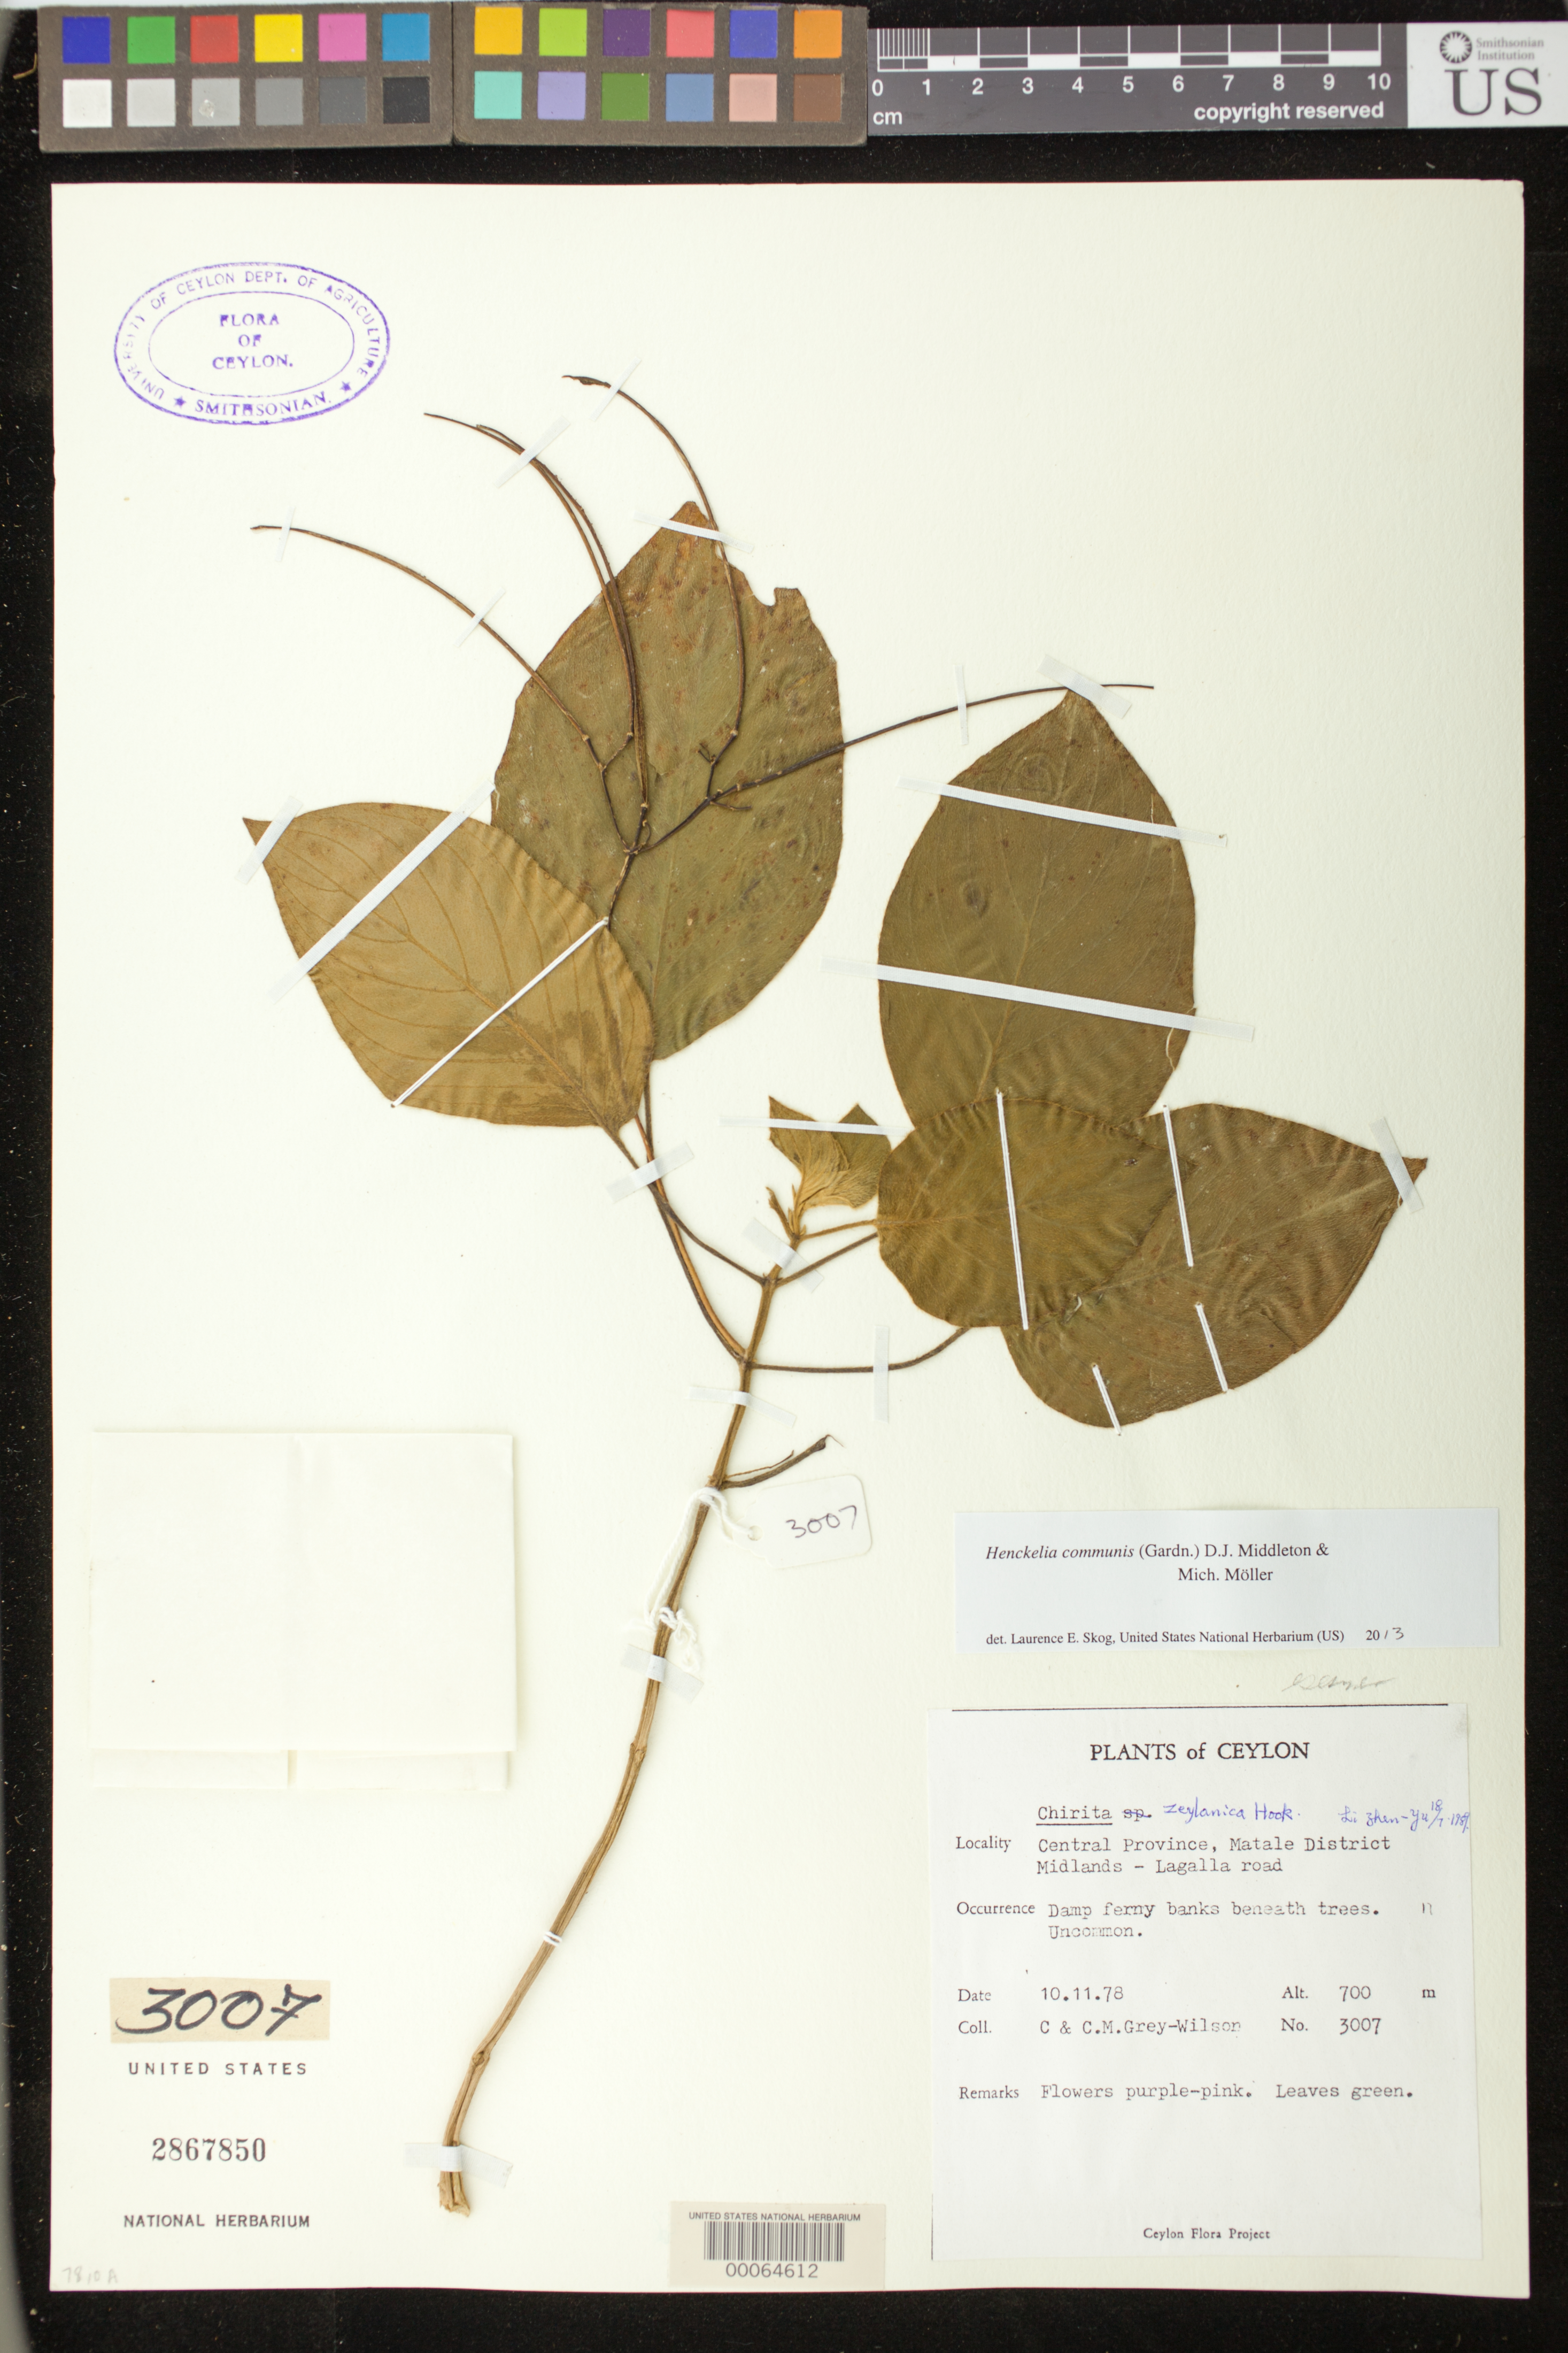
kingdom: Plantae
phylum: Tracheophyta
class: Magnoliopsida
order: Lamiales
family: Gesneriaceae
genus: Henckelia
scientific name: Henckelia communis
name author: (Gardner) D.J. Middleton & Mich. Möller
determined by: Skog, Laurence E.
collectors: C. Grey-Wilson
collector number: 3007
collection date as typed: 10 Nov 1978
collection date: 1978-11-10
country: Sri Lanka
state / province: Central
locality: Matale dist., Midlands - lagalla road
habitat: Damp ferny banks beneath trees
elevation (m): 700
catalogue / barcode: US 2867850